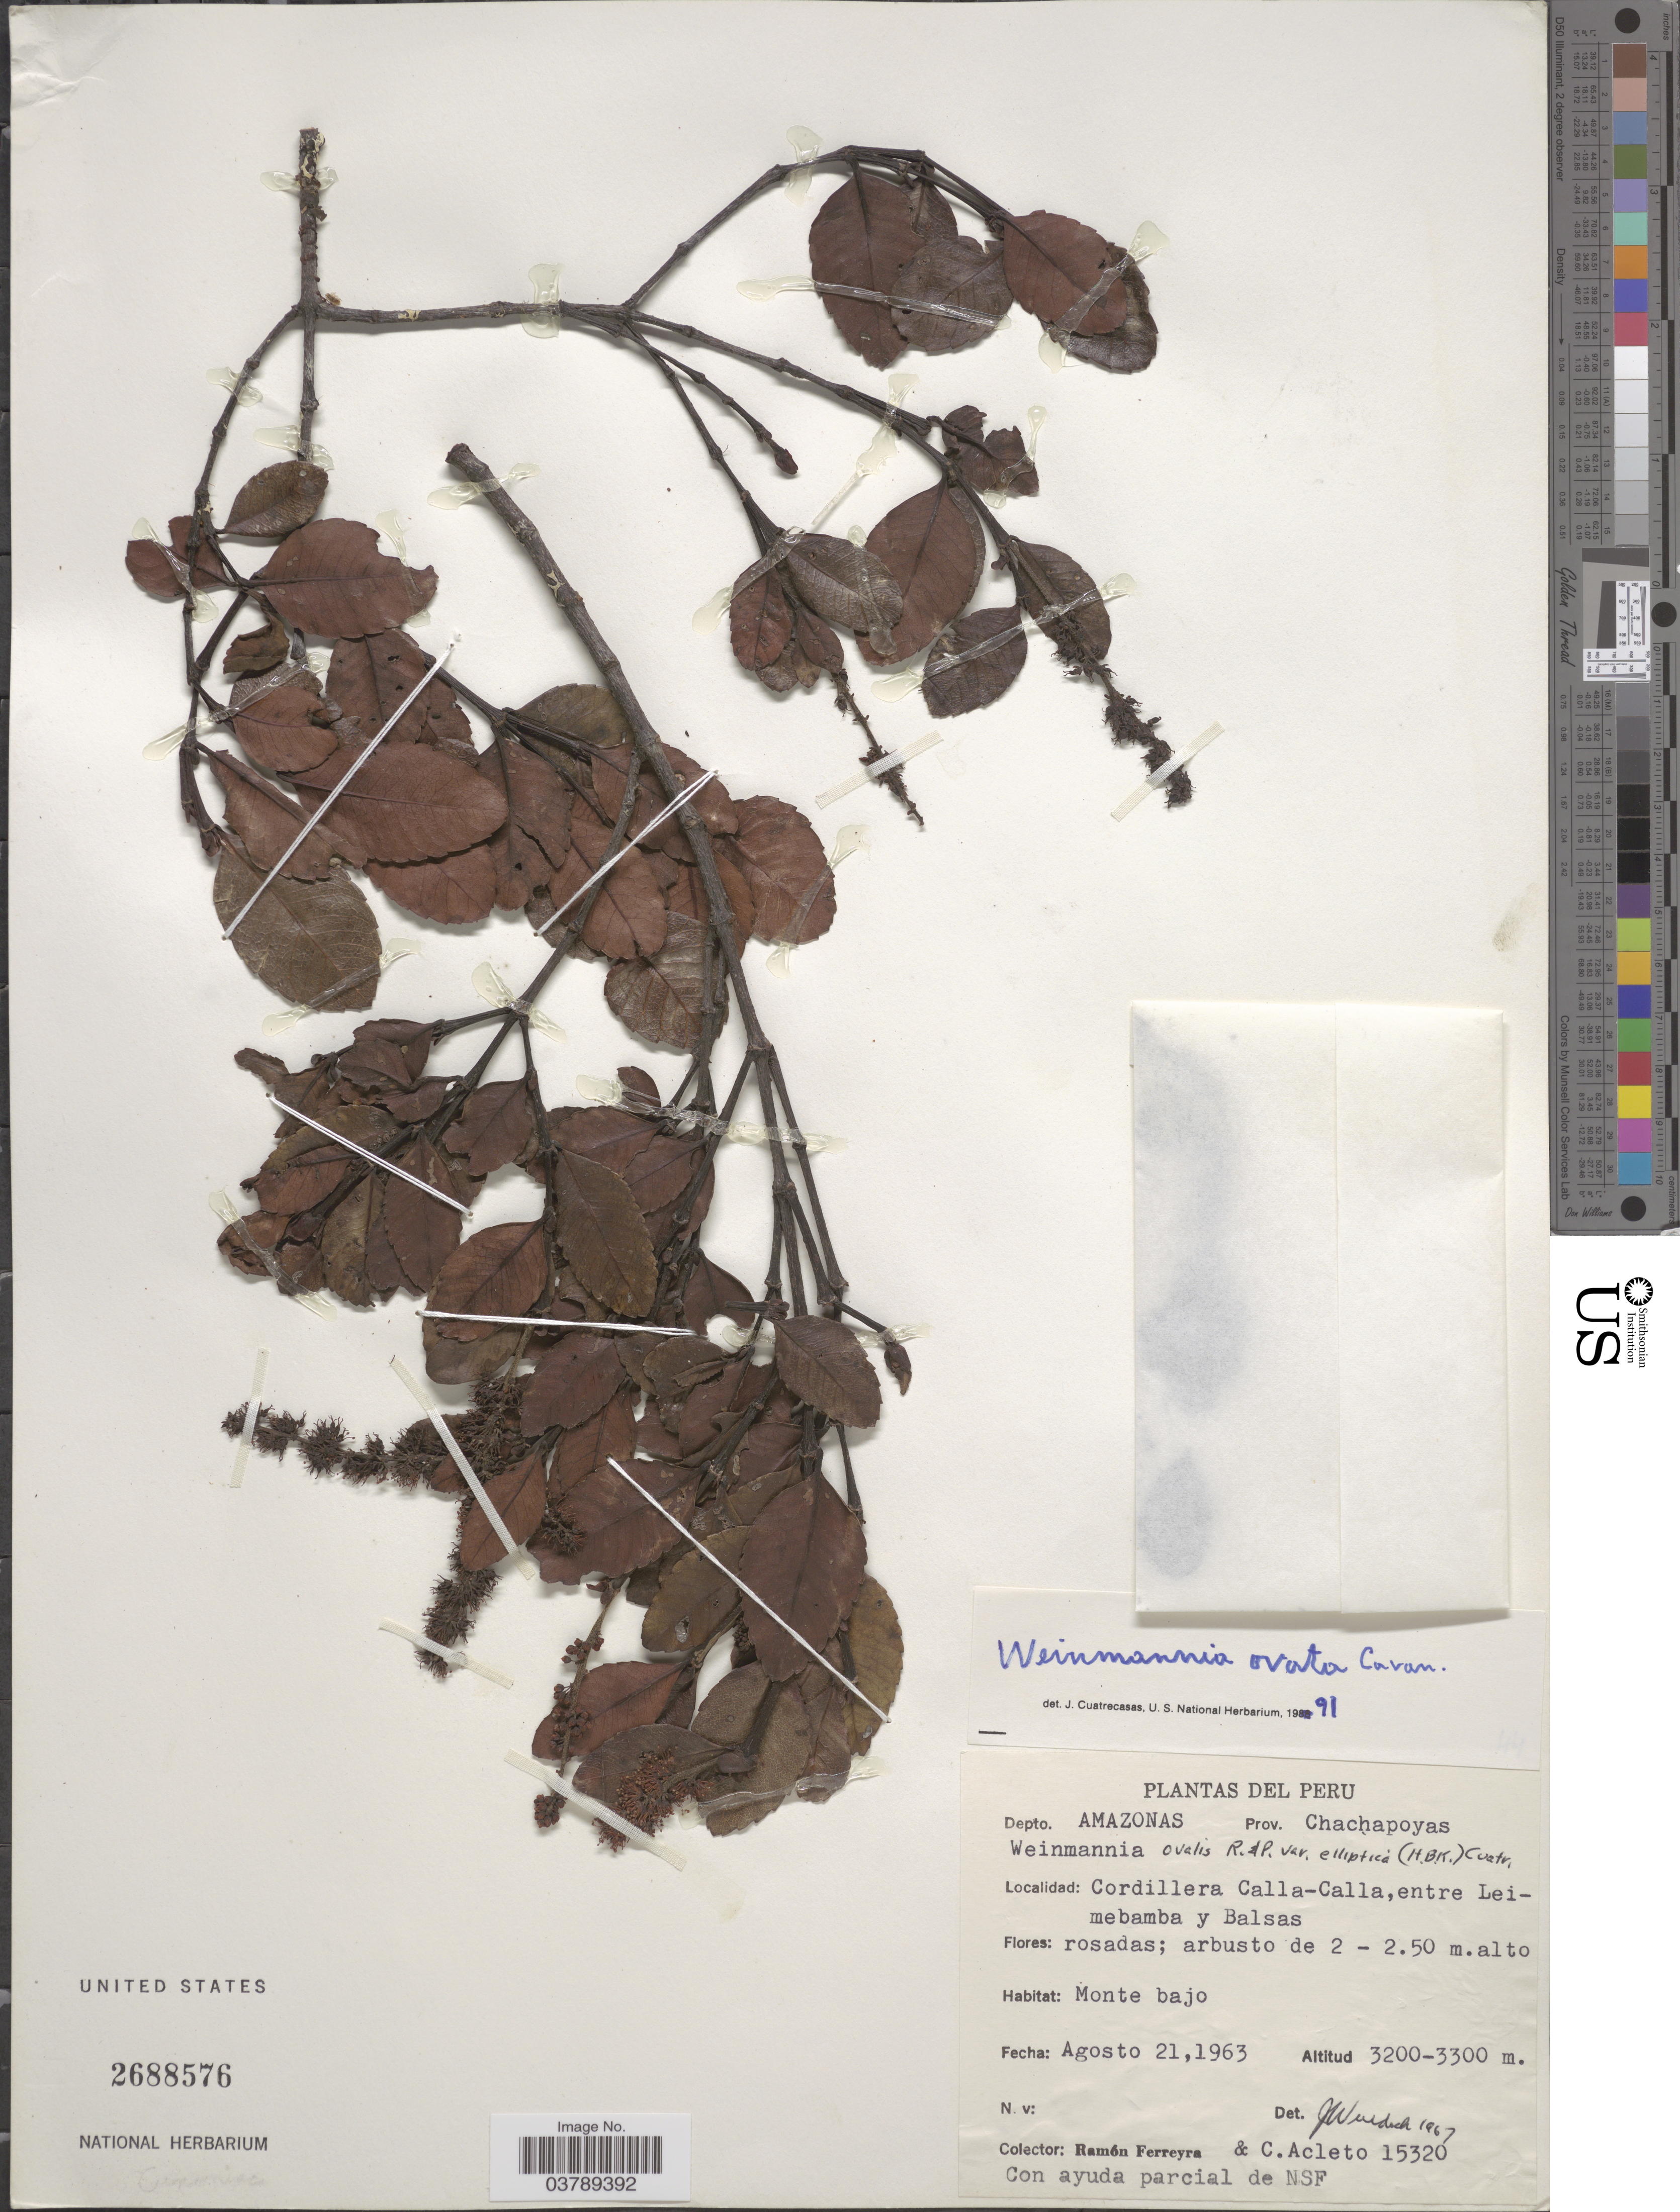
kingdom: Plantae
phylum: Tracheophyta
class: Magnoliopsida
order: Oxalidales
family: Cunoniaceae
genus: Weinmannia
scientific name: Weinmannia ovata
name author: Cav.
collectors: R. A. Ferreyra, C. Acleto & NSF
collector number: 15320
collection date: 1963-08-21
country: Peru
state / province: Amazonas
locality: Depto. Amazonas. Prov. Chachapoyas. Cordillera Calla-Calla, entre Leimebamba y Balsas.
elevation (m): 3200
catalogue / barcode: US 2688576